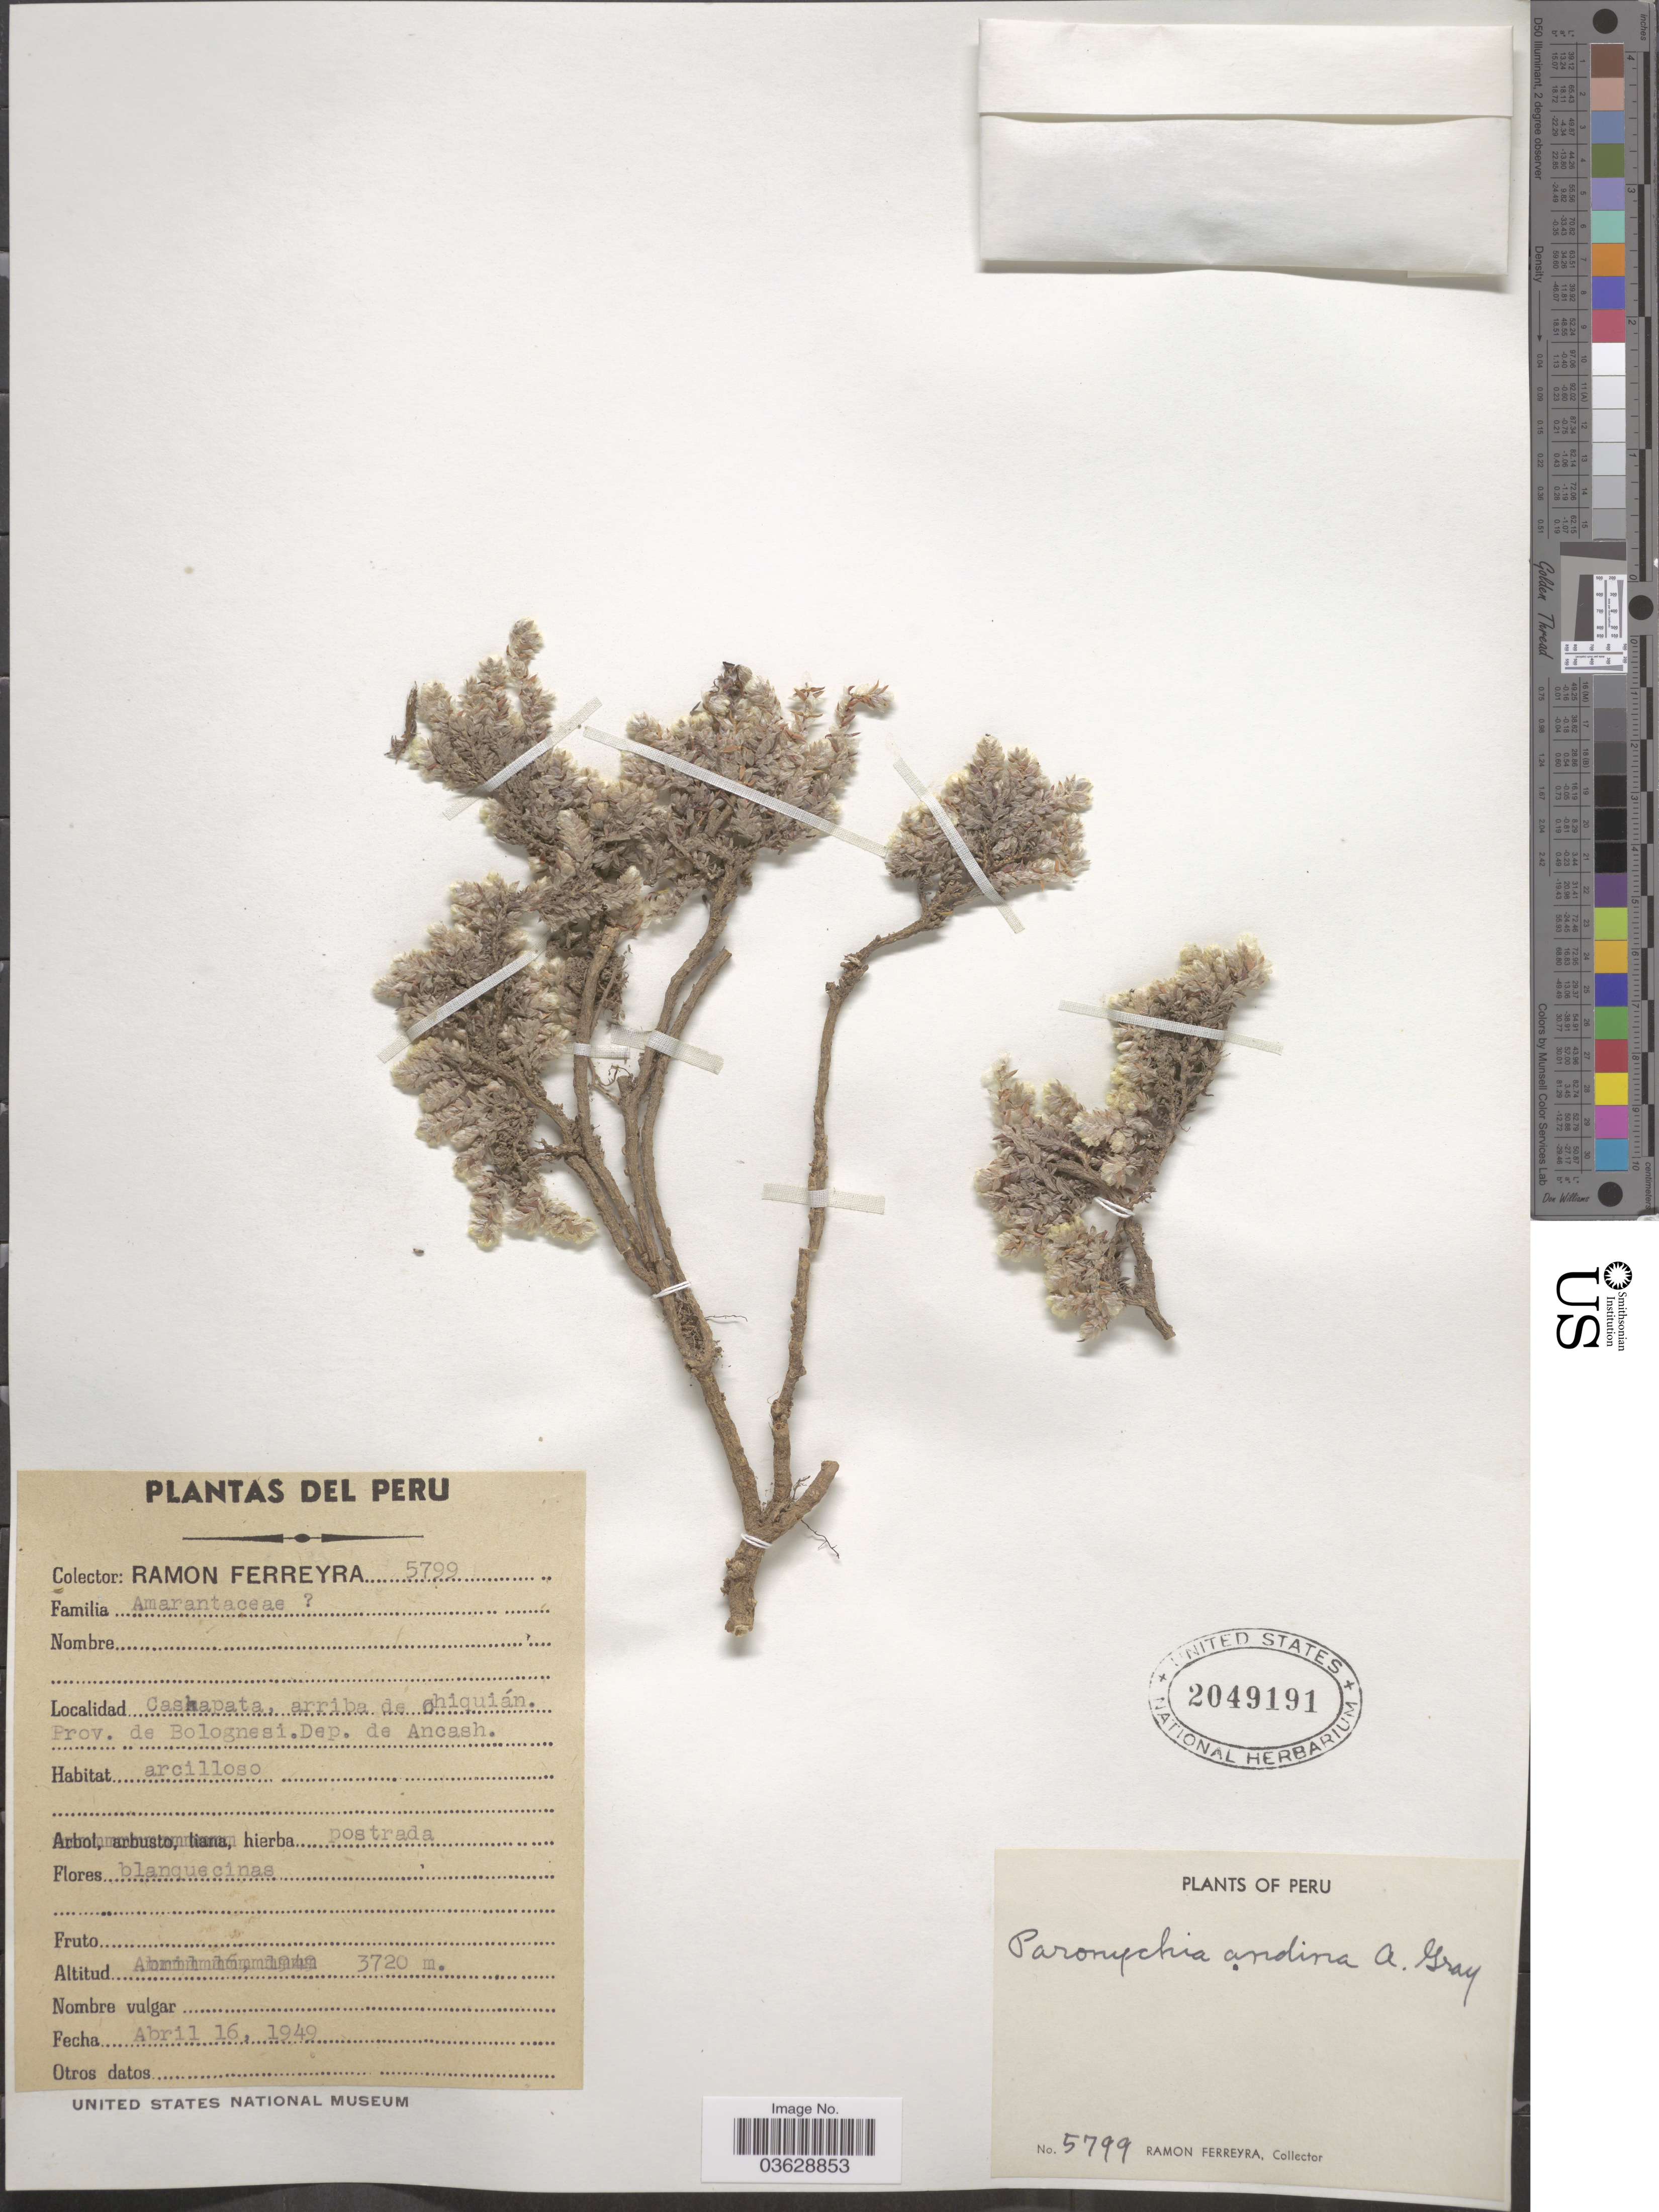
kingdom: Plantae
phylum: Tracheophyta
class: Magnoliopsida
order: Caryophyllales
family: Caryophyllaceae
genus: Paronychia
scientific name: Paronychia andina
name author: A. Gray in Wilkes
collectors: R. A. Ferreyra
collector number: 5799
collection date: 1949-04-16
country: Peru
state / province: Ancash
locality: Cashapata, arriba de Chiquian. Prov. de Bolognesi. Dep. de Ancash.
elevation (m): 3720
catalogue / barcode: US 2049191